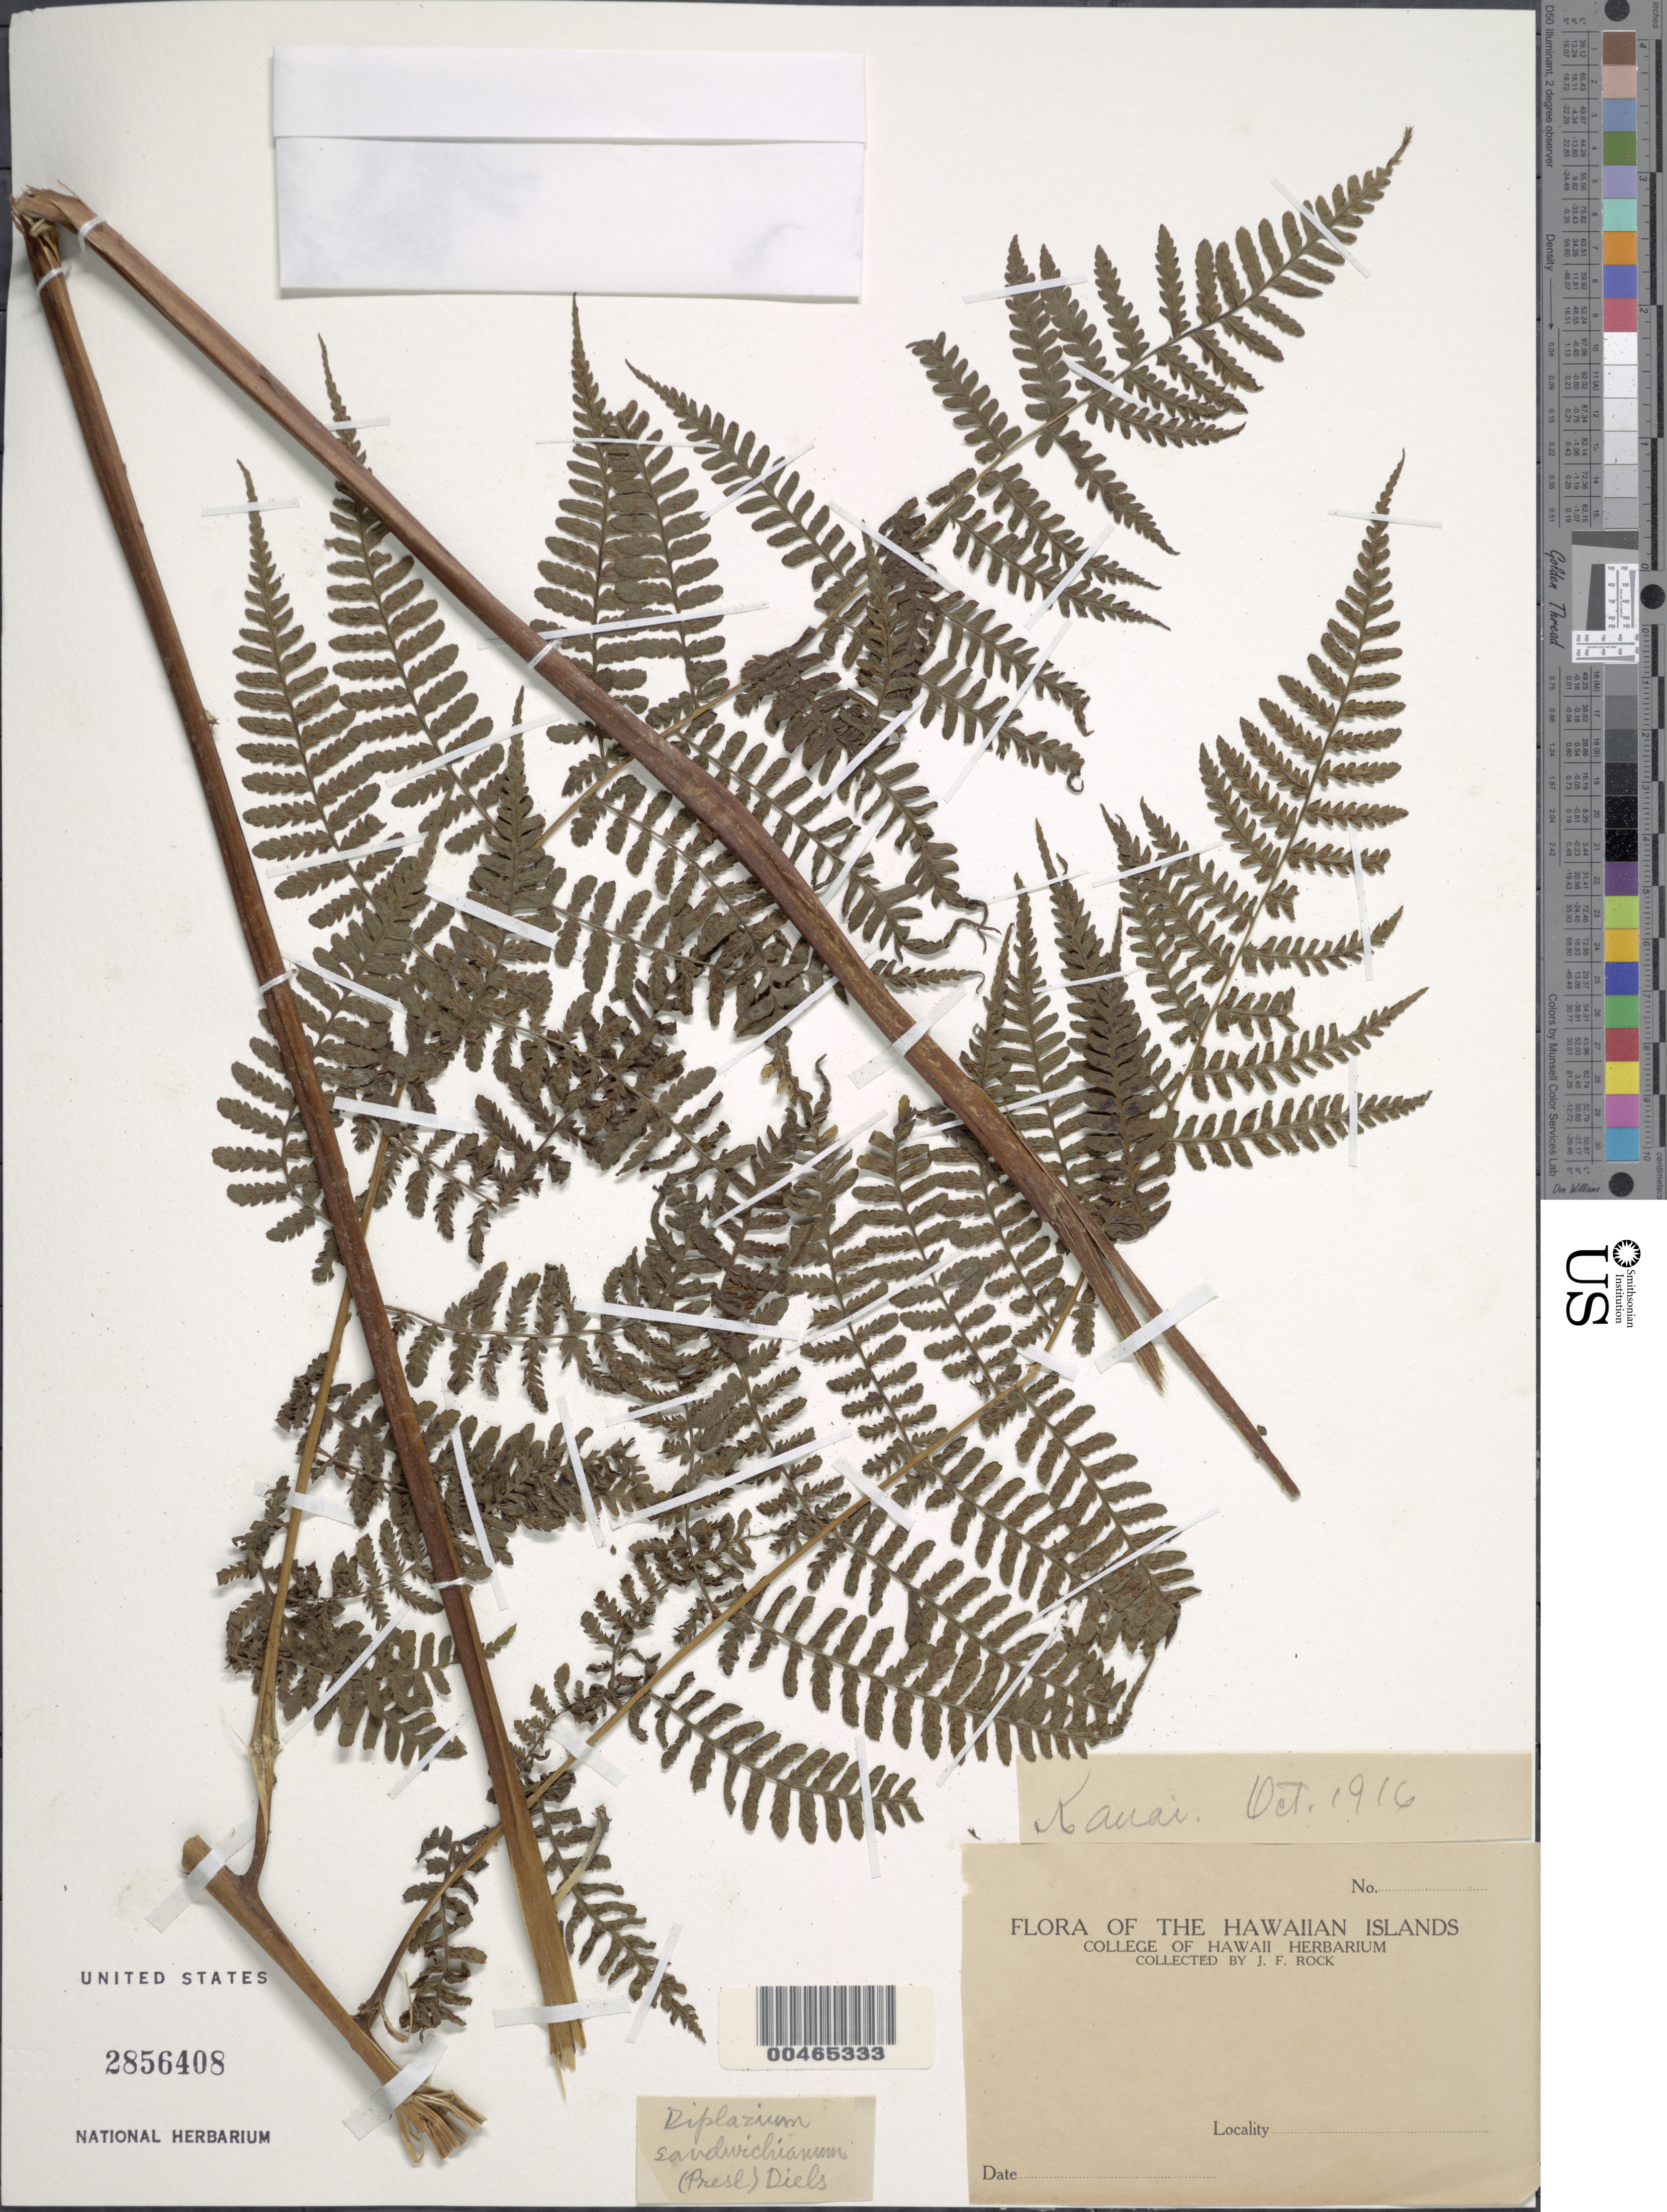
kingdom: Plantae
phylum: Tracheophyta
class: Polypodiopsida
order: Polypodiales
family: Athyriaceae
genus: Diplazium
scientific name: Diplazium sandwichianum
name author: (C. Presl) Diels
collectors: J. F. Rock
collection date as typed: Oct 1916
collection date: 1916-10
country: United States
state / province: Hawaii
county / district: Kauai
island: Kaua'i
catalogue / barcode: US 2856408